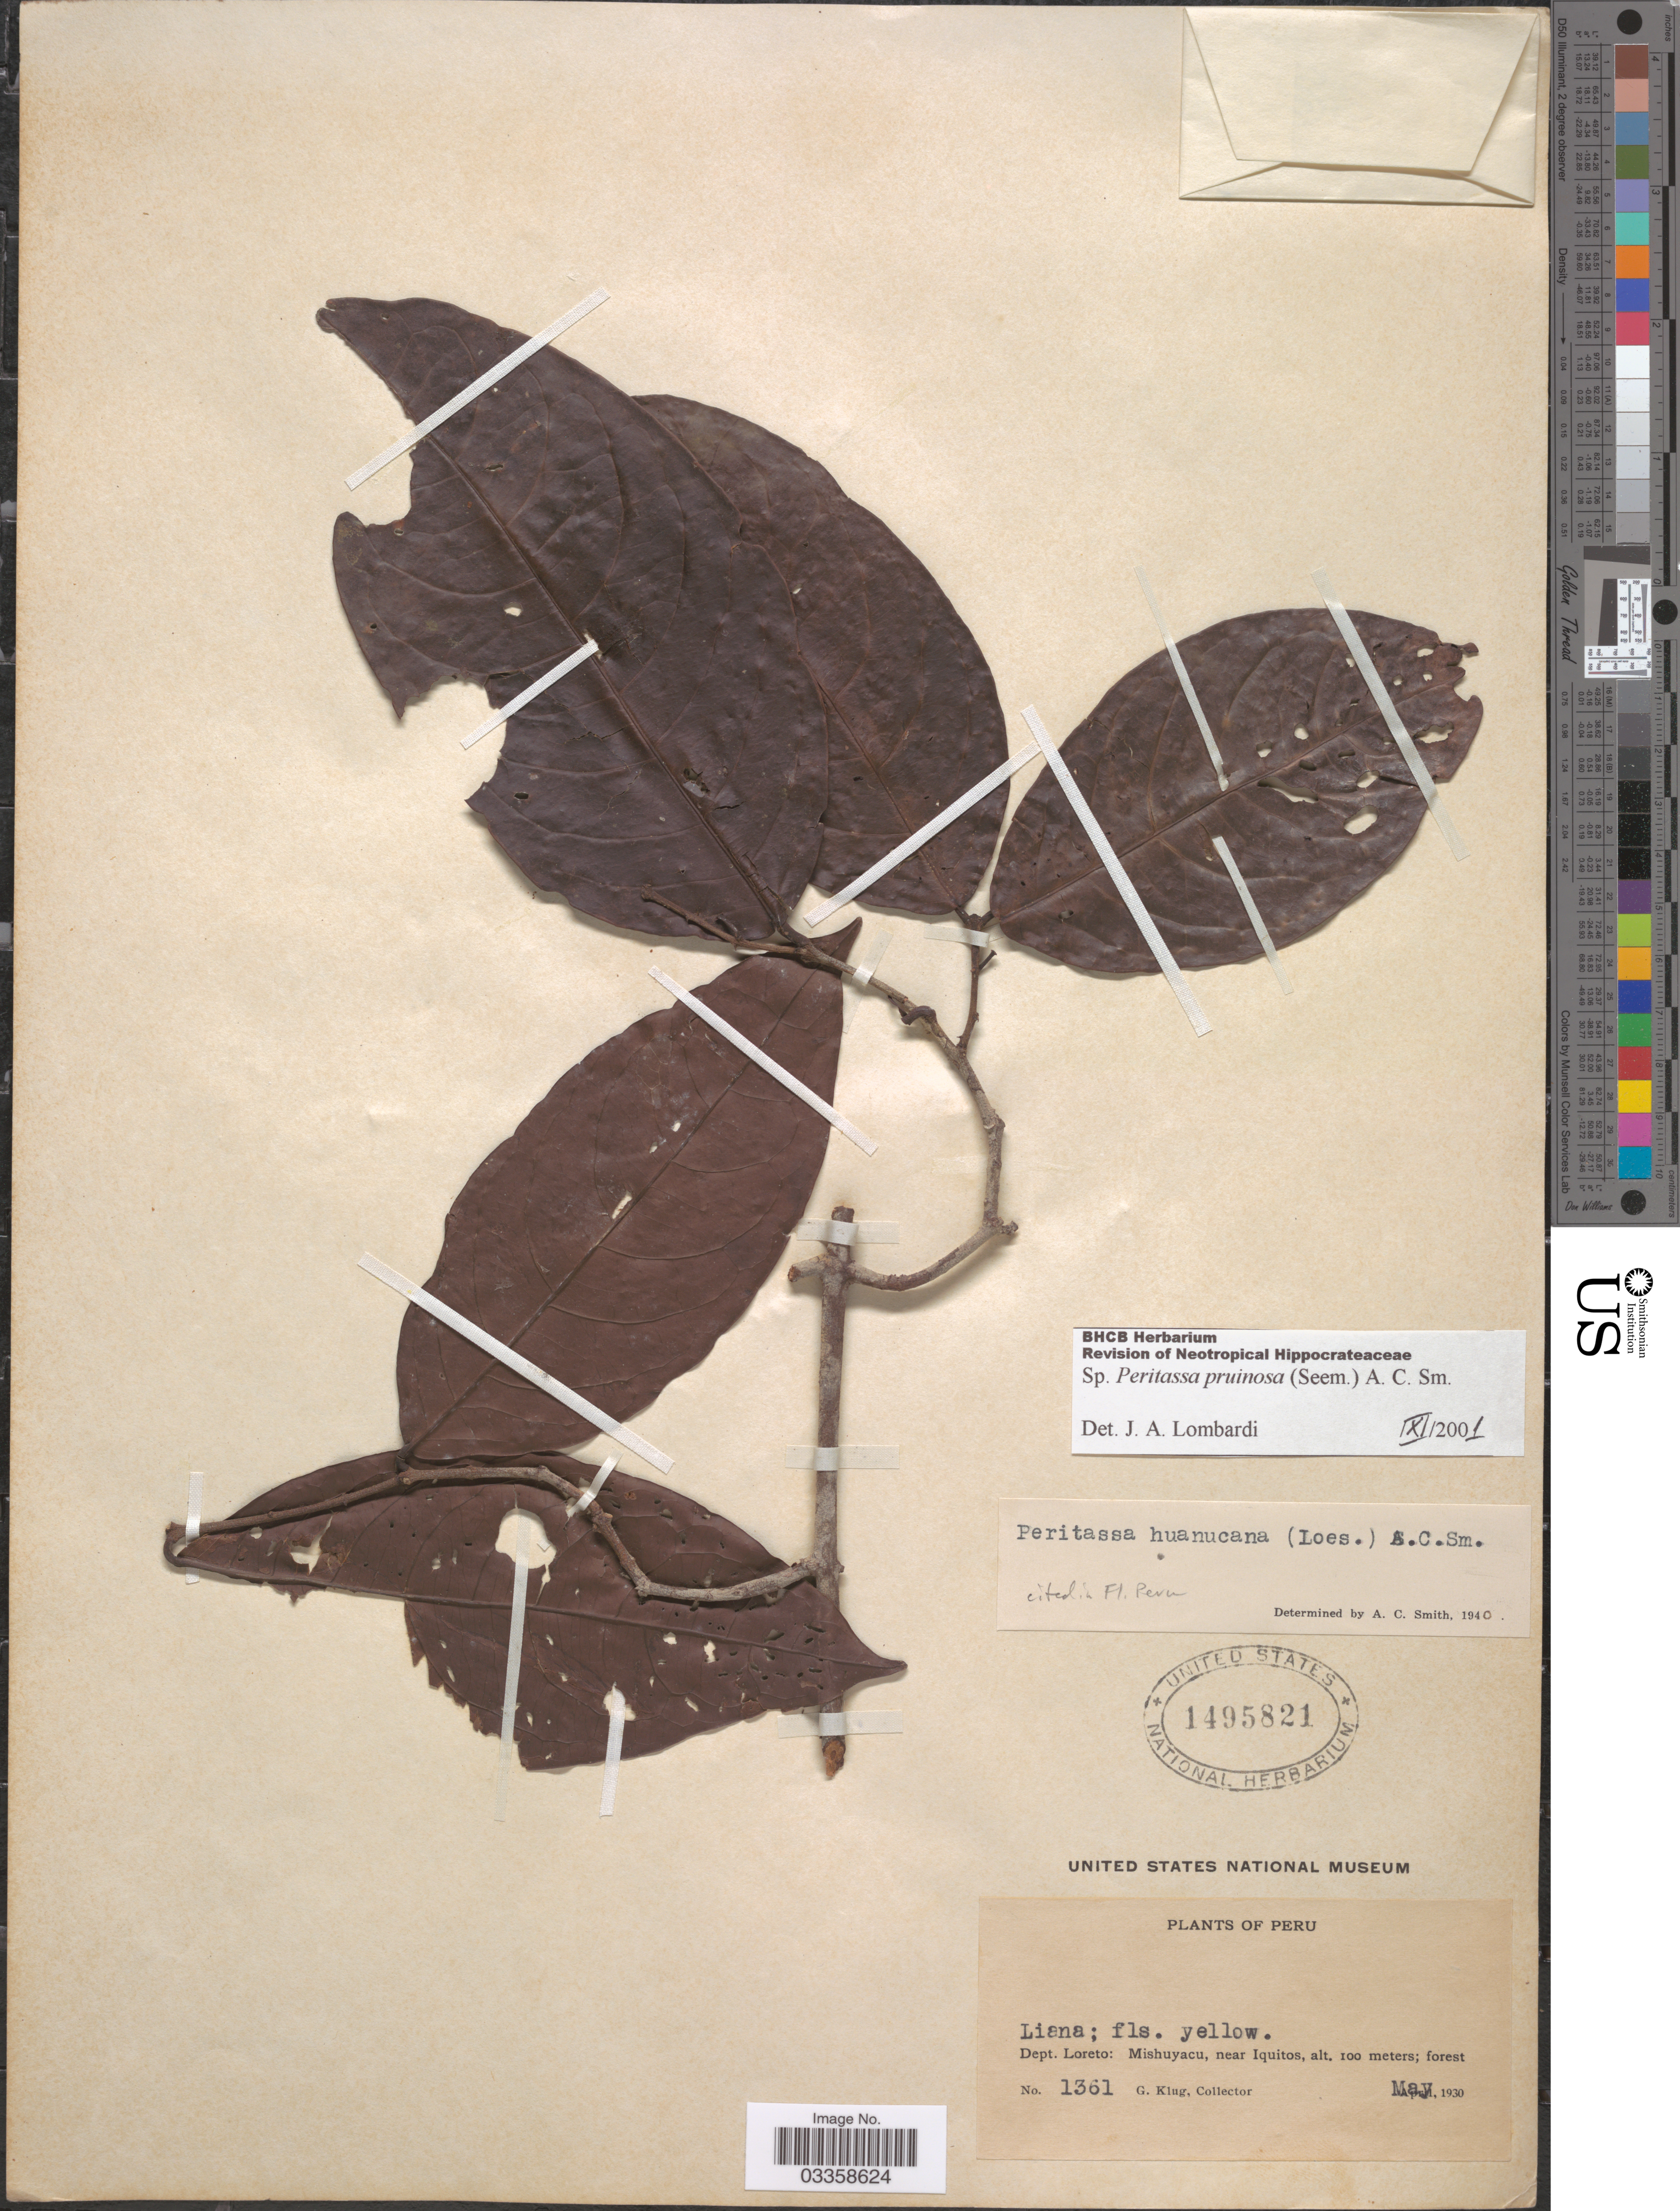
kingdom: Plantae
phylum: Tracheophyta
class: Magnoliopsida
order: Celastrales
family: Celastraceae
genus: Peritassa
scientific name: Peritassa pruinosa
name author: (Seem.) A.C. Sm.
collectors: G. Klug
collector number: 1361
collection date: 1930-05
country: Peru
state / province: Loreto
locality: Dept. Loreto: Mishuyacu, near Iquitos.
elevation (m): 100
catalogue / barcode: US 1495821